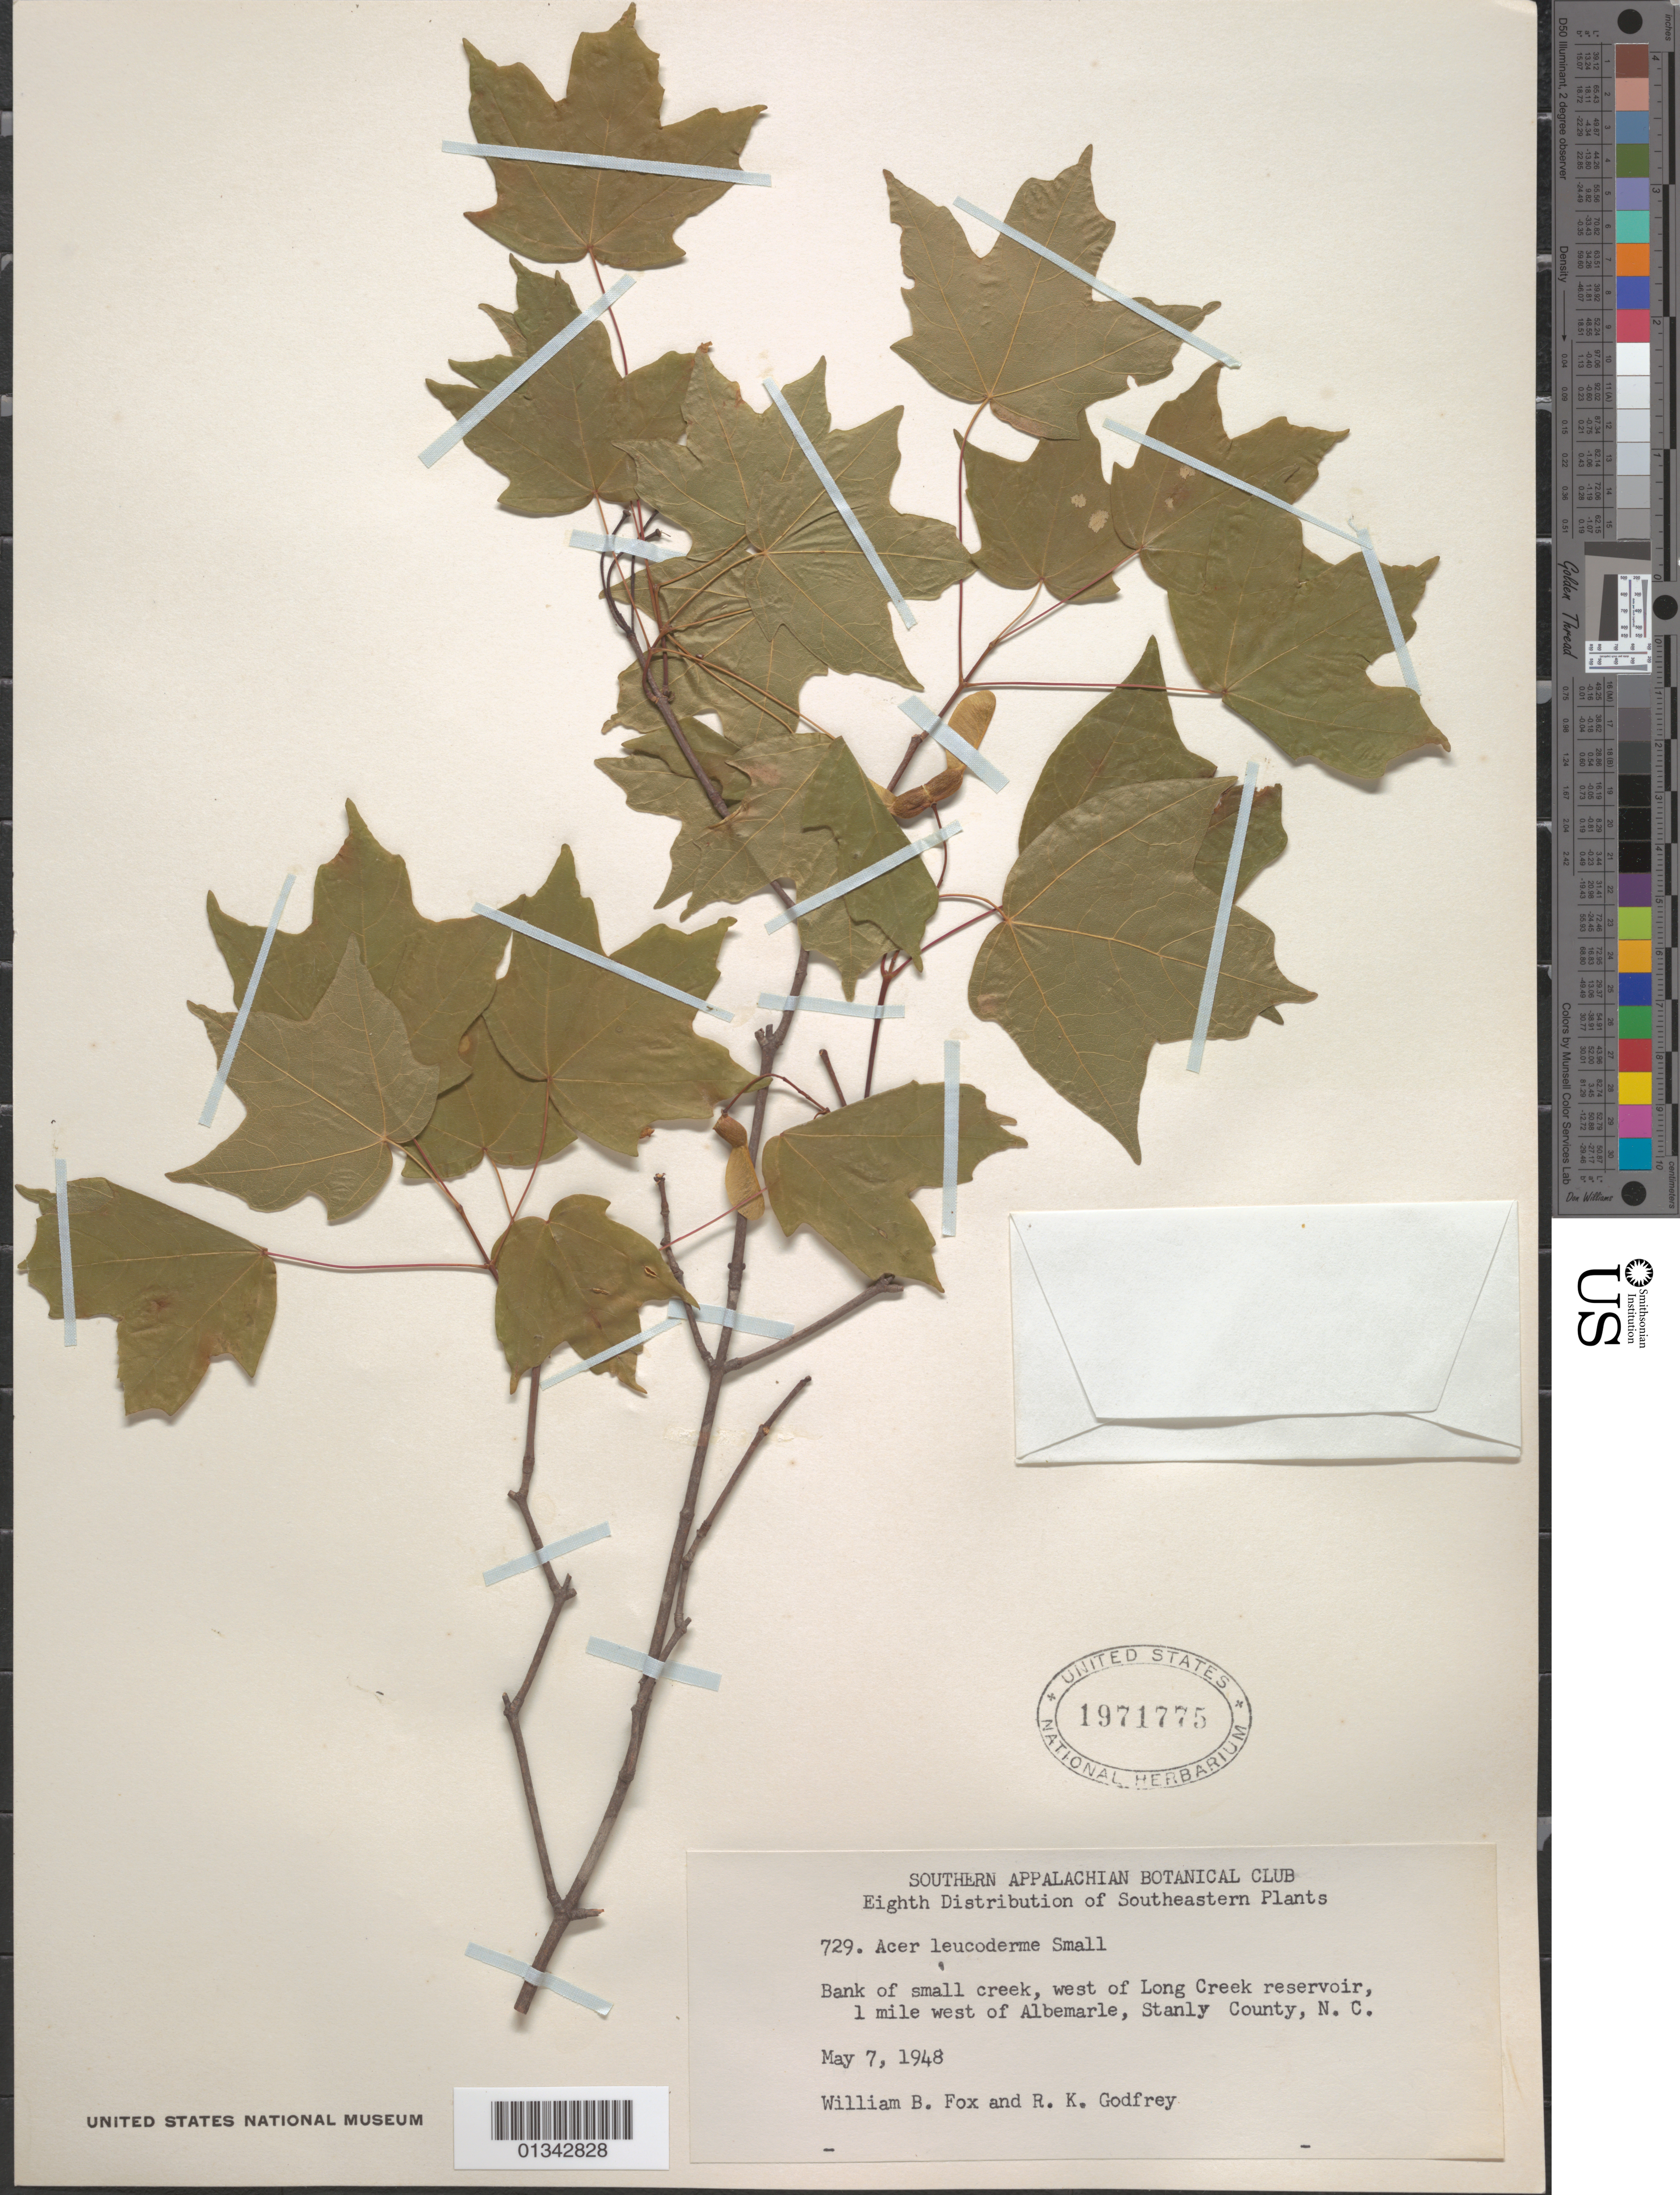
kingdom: Plantae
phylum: Tracheophyta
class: Magnoliopsida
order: Sapindales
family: Sapindaceae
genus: Acer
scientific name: Acer saccharum subsp. leucoderme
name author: (Small) Desmarais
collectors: W. B. Fox & R. K. Godfrey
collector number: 729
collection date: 1948-05-07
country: United States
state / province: North Carolina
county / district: Stanly County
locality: Stanly County, W of Long Creek reservoir, 1 mile W of Albemarle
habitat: Bank of small creek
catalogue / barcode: US 1971775